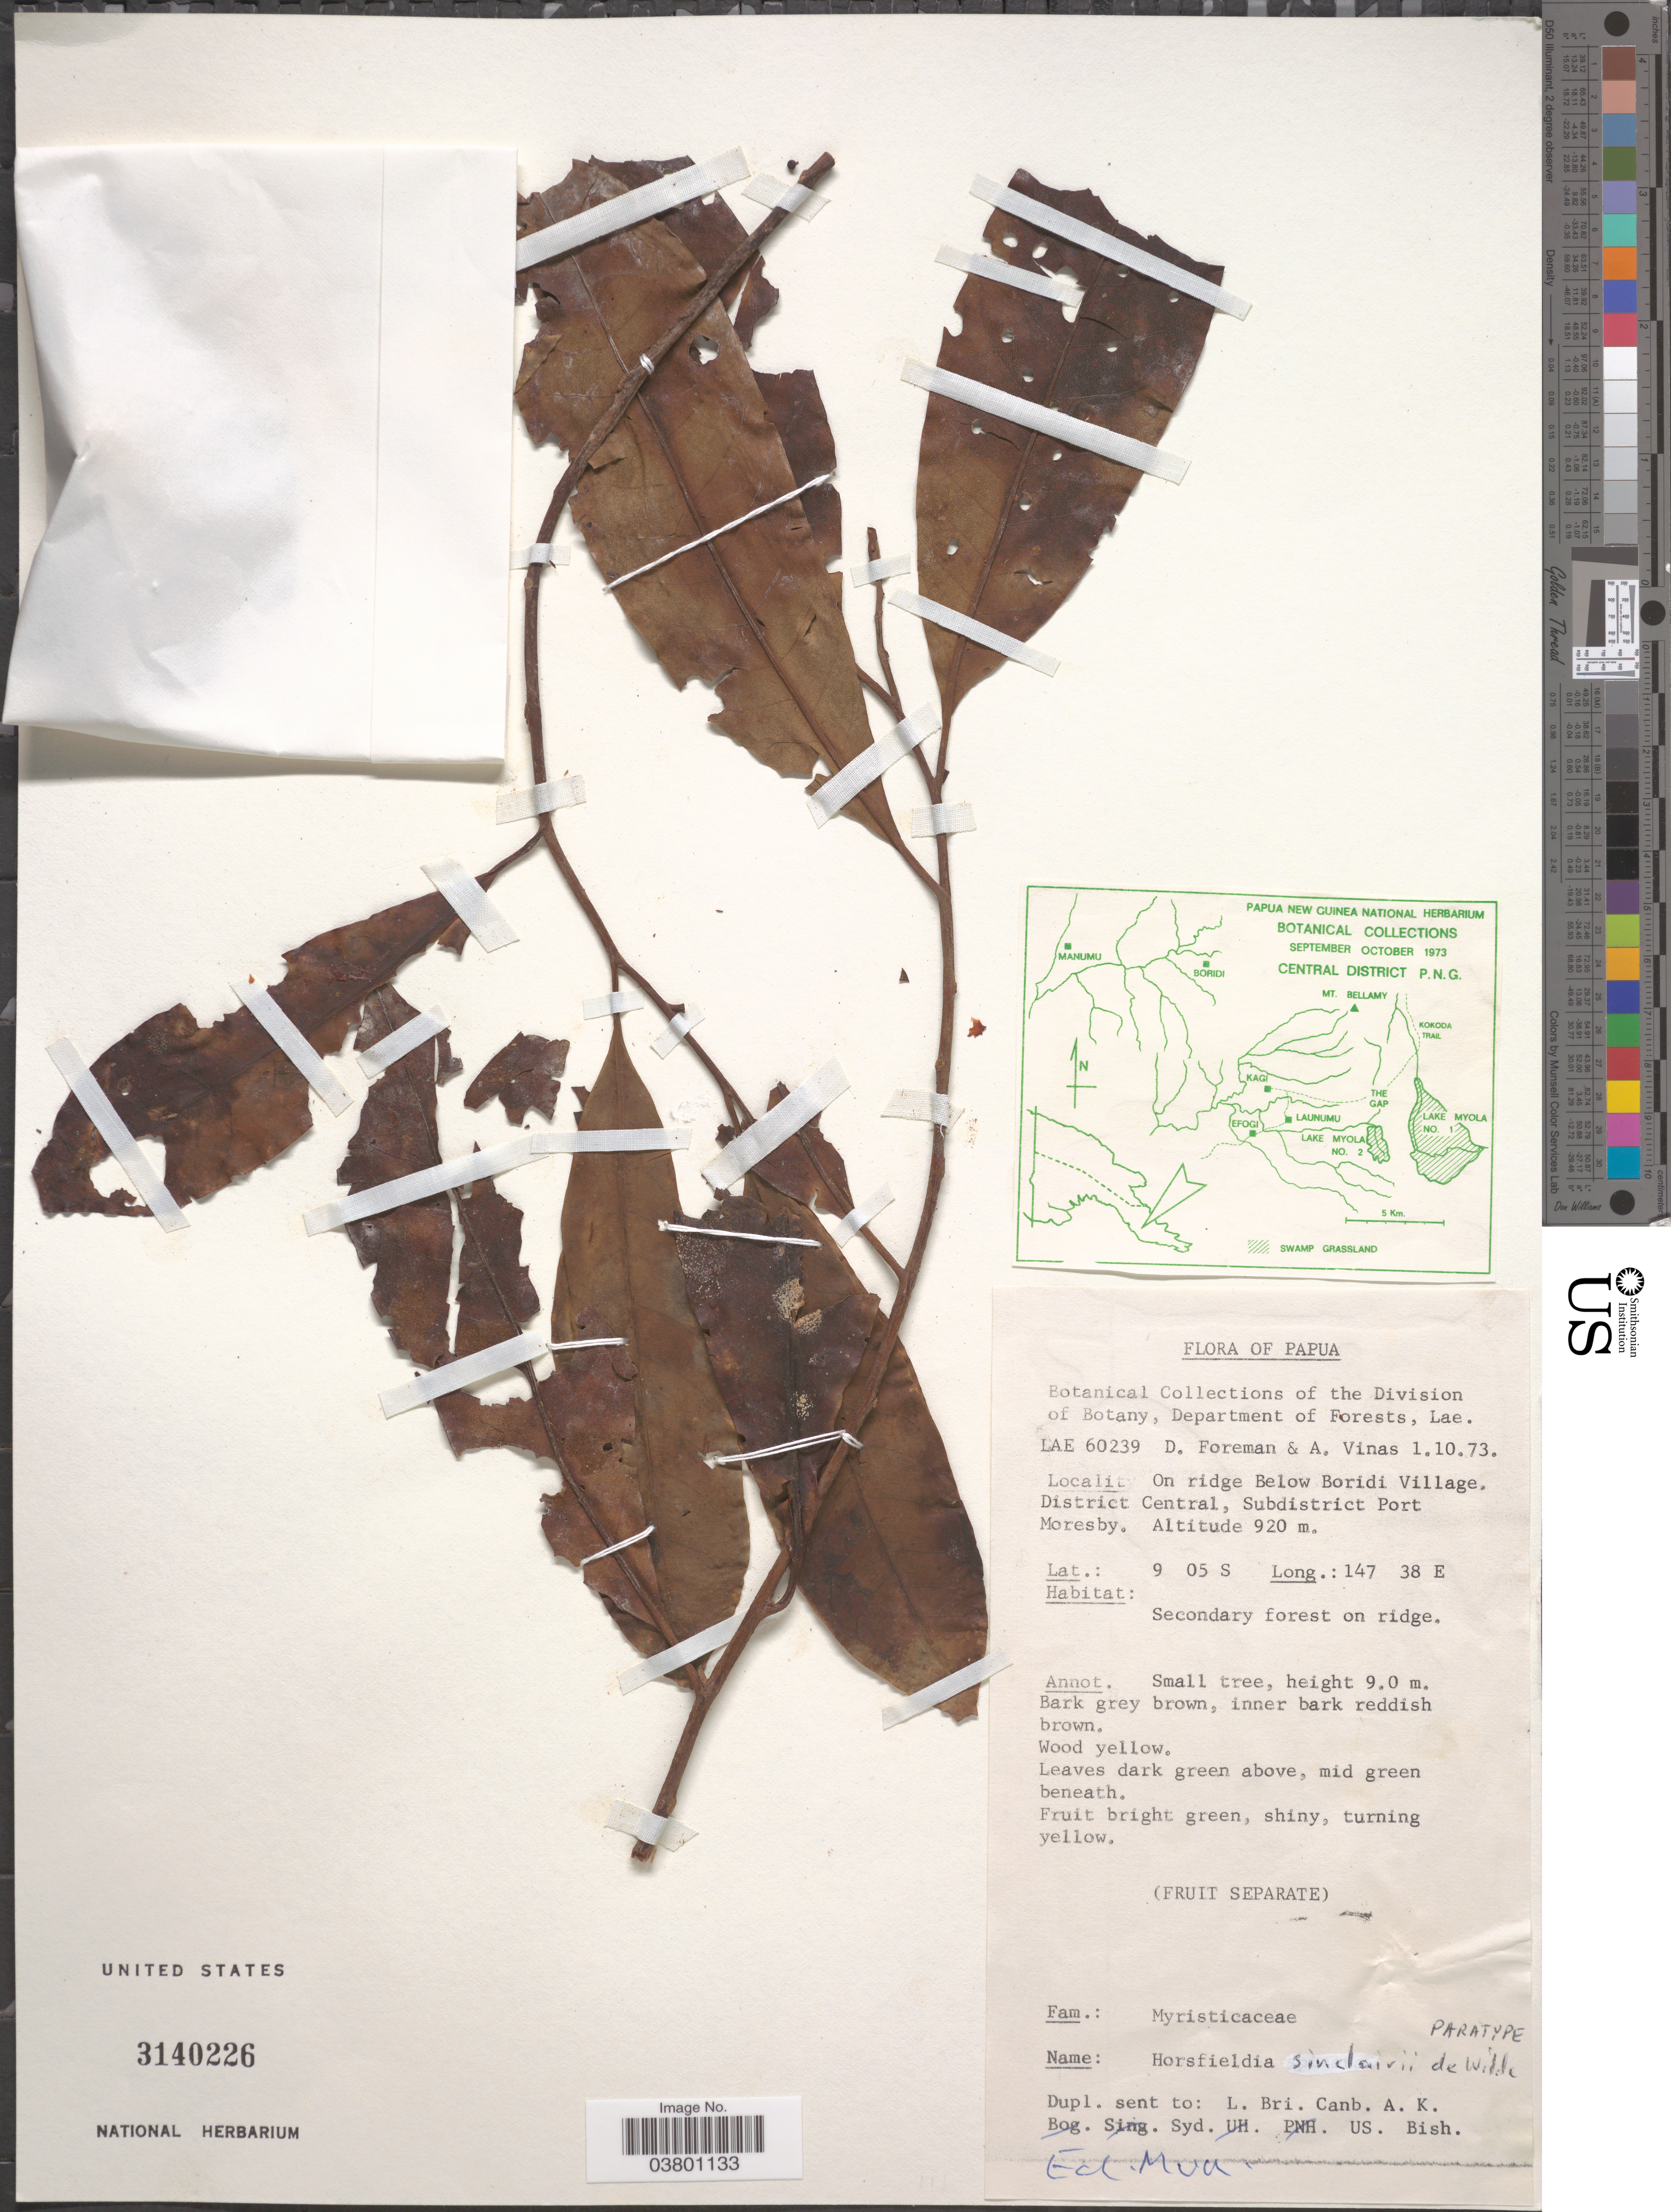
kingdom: Plantae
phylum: Tracheophyta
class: Magnoliopsida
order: Magnoliales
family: Myristicaceae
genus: Horsfieldia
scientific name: Horsfieldia sinclairii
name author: W.J. de Wilde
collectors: D. Foreman & A. Vinas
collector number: LAE 60239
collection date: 1973-10-01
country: Papua New Guinea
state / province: Central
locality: Papua. On ridge Below Boridi Village, District Central, Subdistrict Port Moresby.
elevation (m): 920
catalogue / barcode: US 3140226